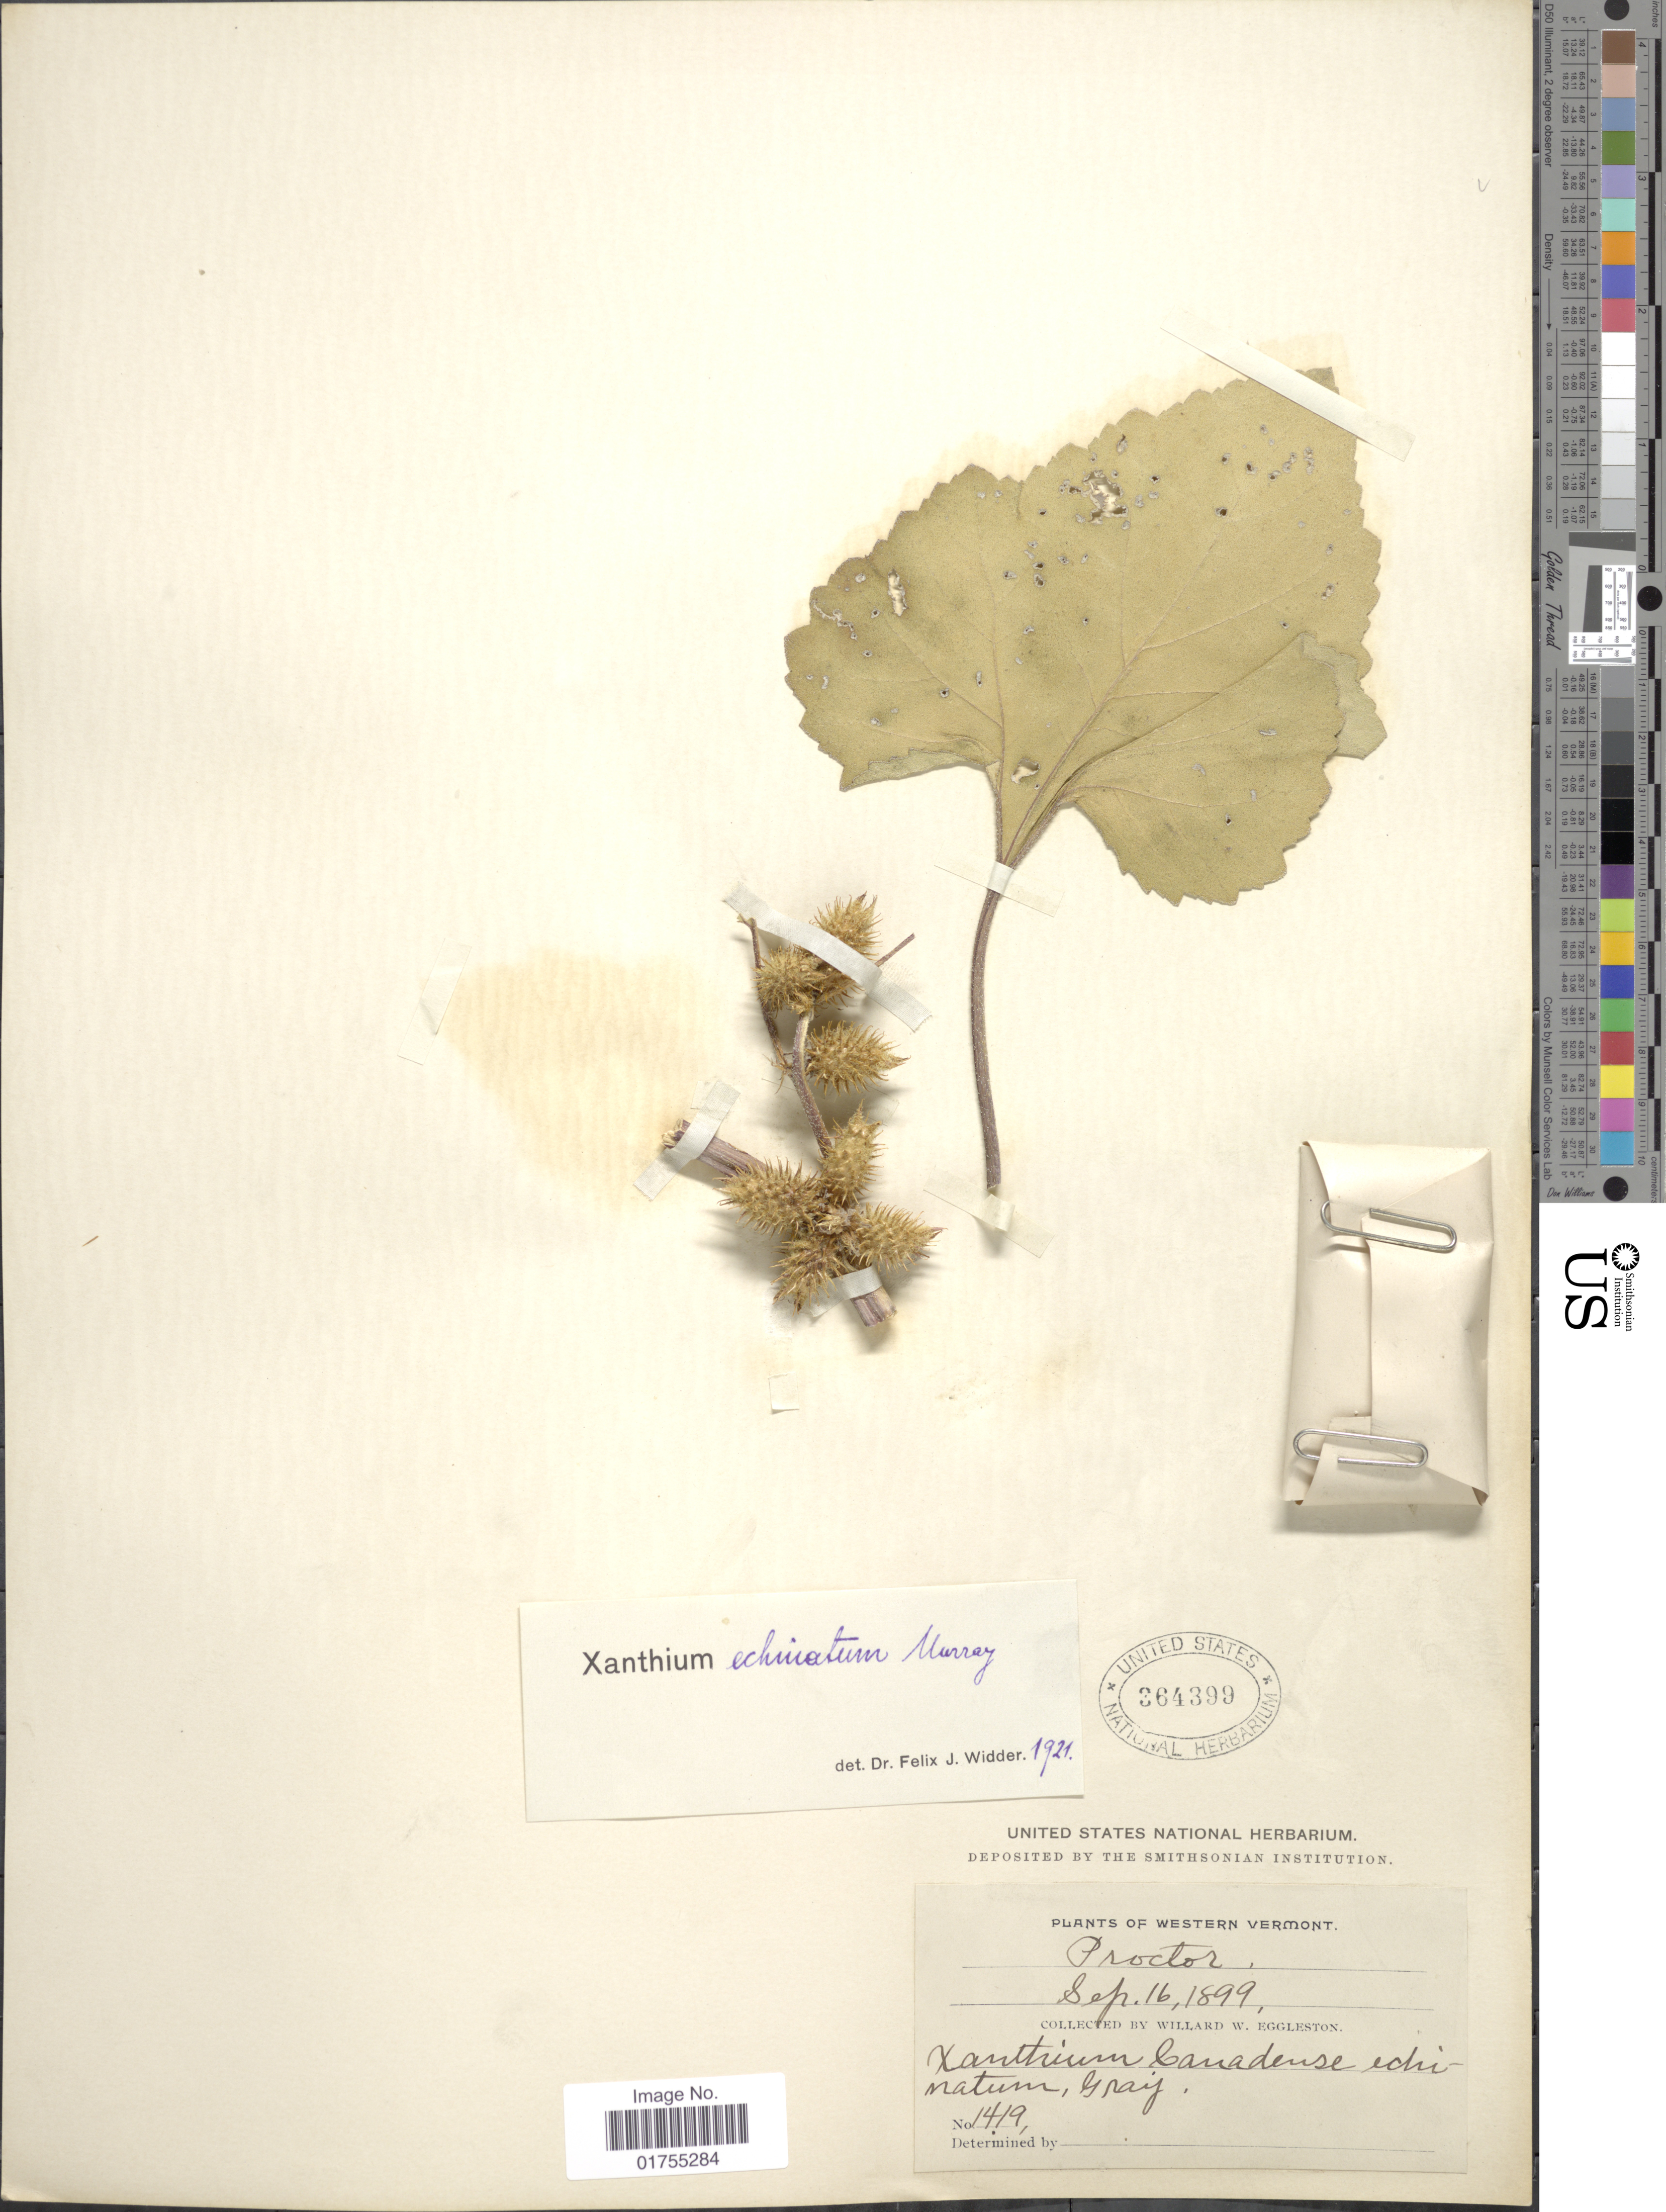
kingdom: Plantae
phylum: Tracheophyta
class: Magnoliopsida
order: Asterales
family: Asteraceae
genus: Xanthium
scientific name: Xanthium strumarium var. canadense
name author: (Mill.) Torr. & A. Gray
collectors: W. W. Eggleston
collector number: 1419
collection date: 1899-09-16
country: United States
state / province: Vermont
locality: Western Vermont, Proctor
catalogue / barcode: US 364399